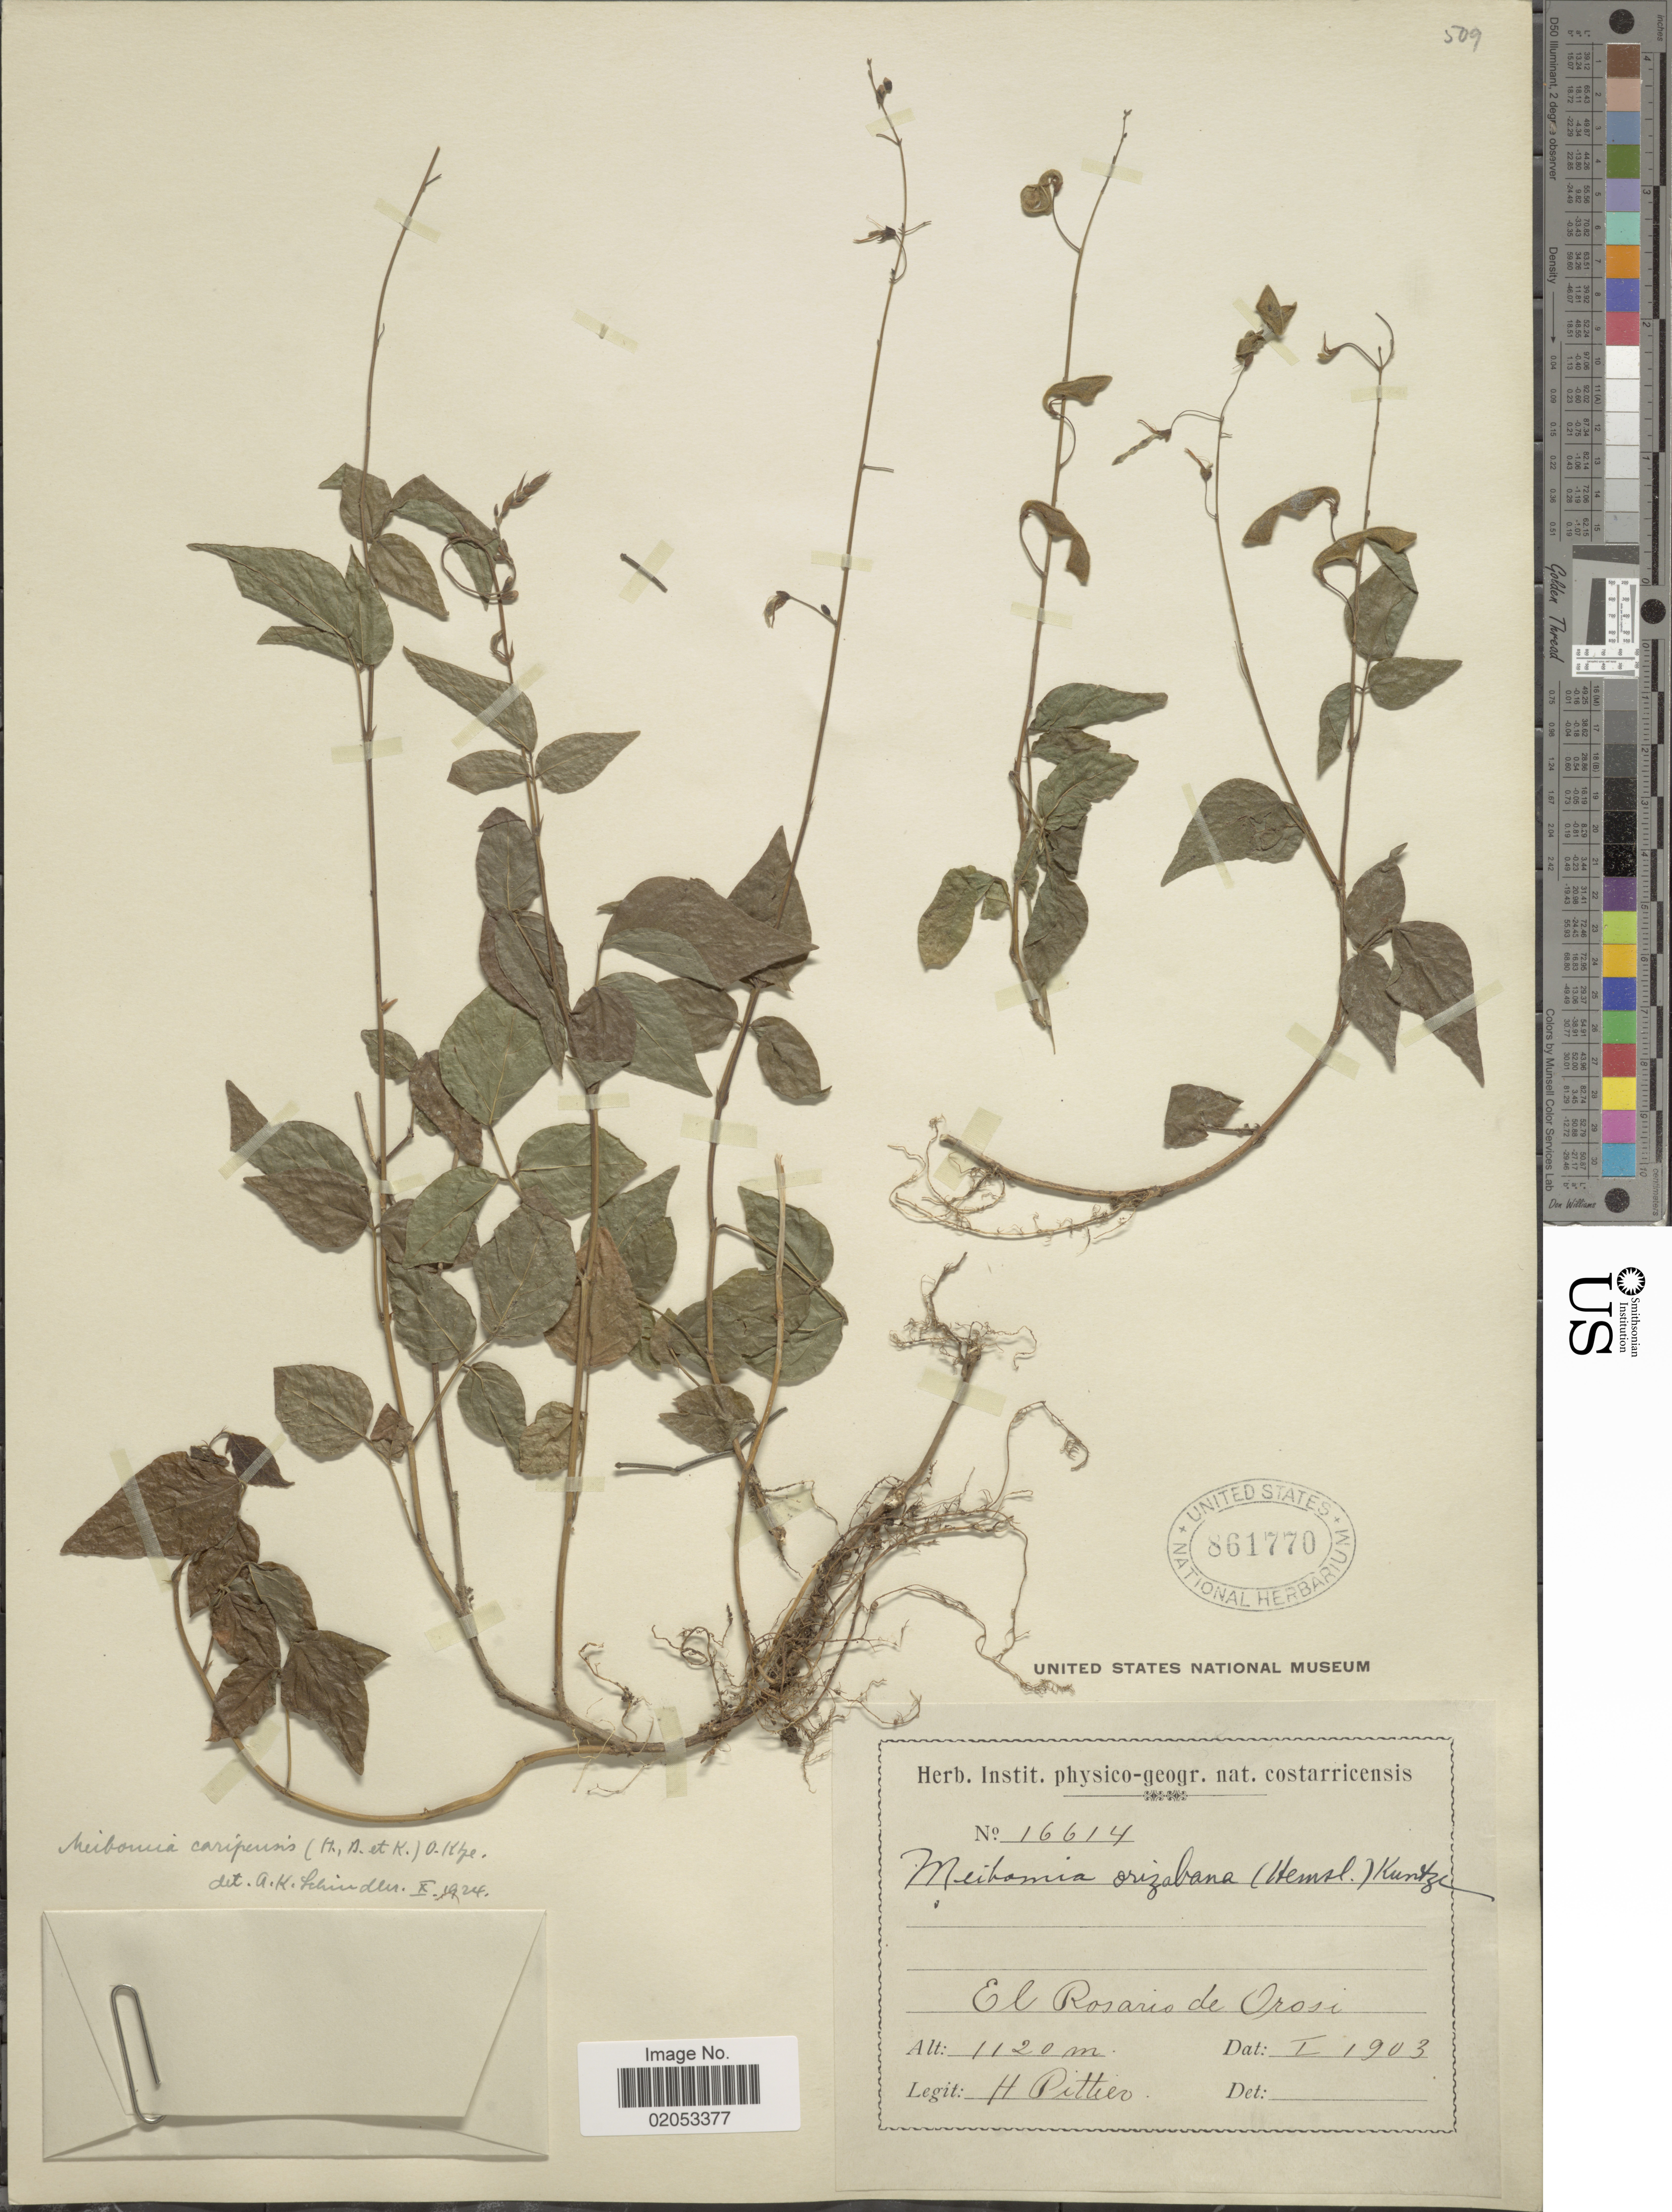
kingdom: Plantae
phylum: Tracheophyta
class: Magnoliopsida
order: Fabales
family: Fabaceae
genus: Desmodium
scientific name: Desmodium caripense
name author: (Kunth) G. Don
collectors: H. F. Pittier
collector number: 16614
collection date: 1903-01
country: Costa Rica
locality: El Rosario de Orosi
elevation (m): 1120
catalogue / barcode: US 861770